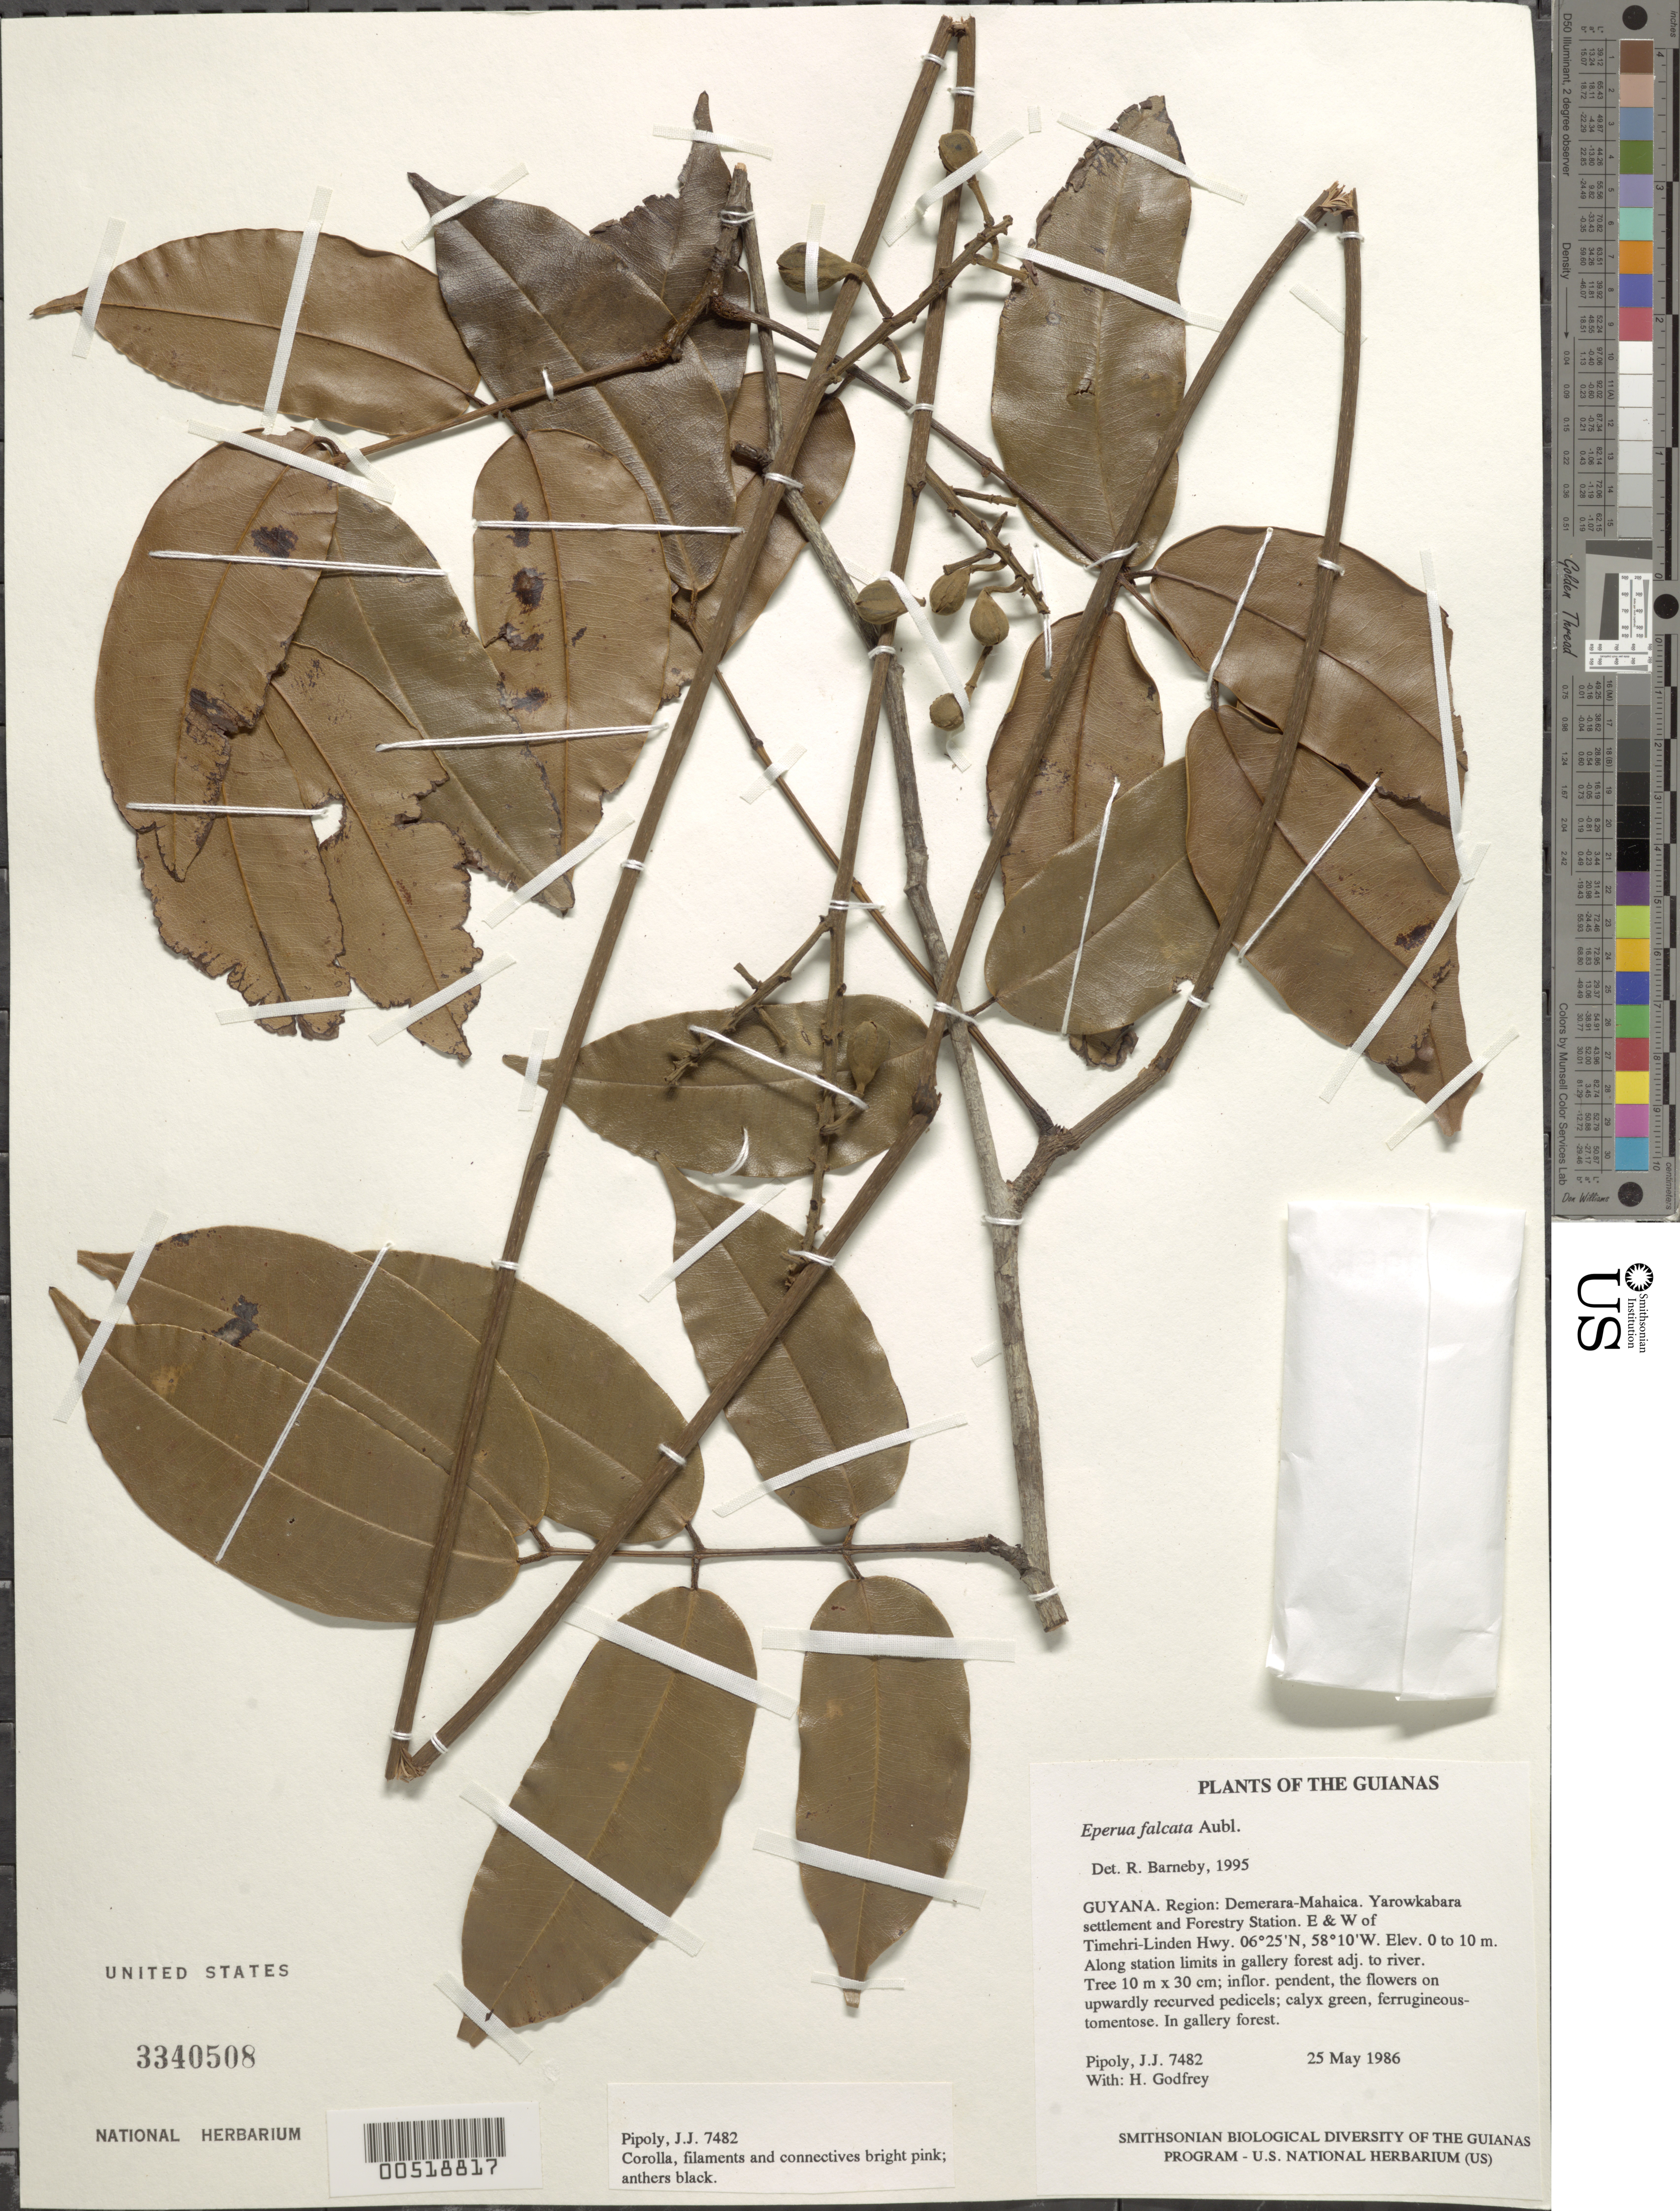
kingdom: Plantae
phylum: Tracheophyta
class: Magnoliopsida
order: Fabales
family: Fabaceae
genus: Eperua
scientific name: Eperua falcata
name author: Aubl.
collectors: J. J. Pipoly & H. Godfrey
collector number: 7482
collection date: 1986-05-25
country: Guyana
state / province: Demerara-Mahaica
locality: Yarowkabara settlement and Forestry Station. E &W of Timehri-Linden Hwy.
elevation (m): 0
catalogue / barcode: US 3340508